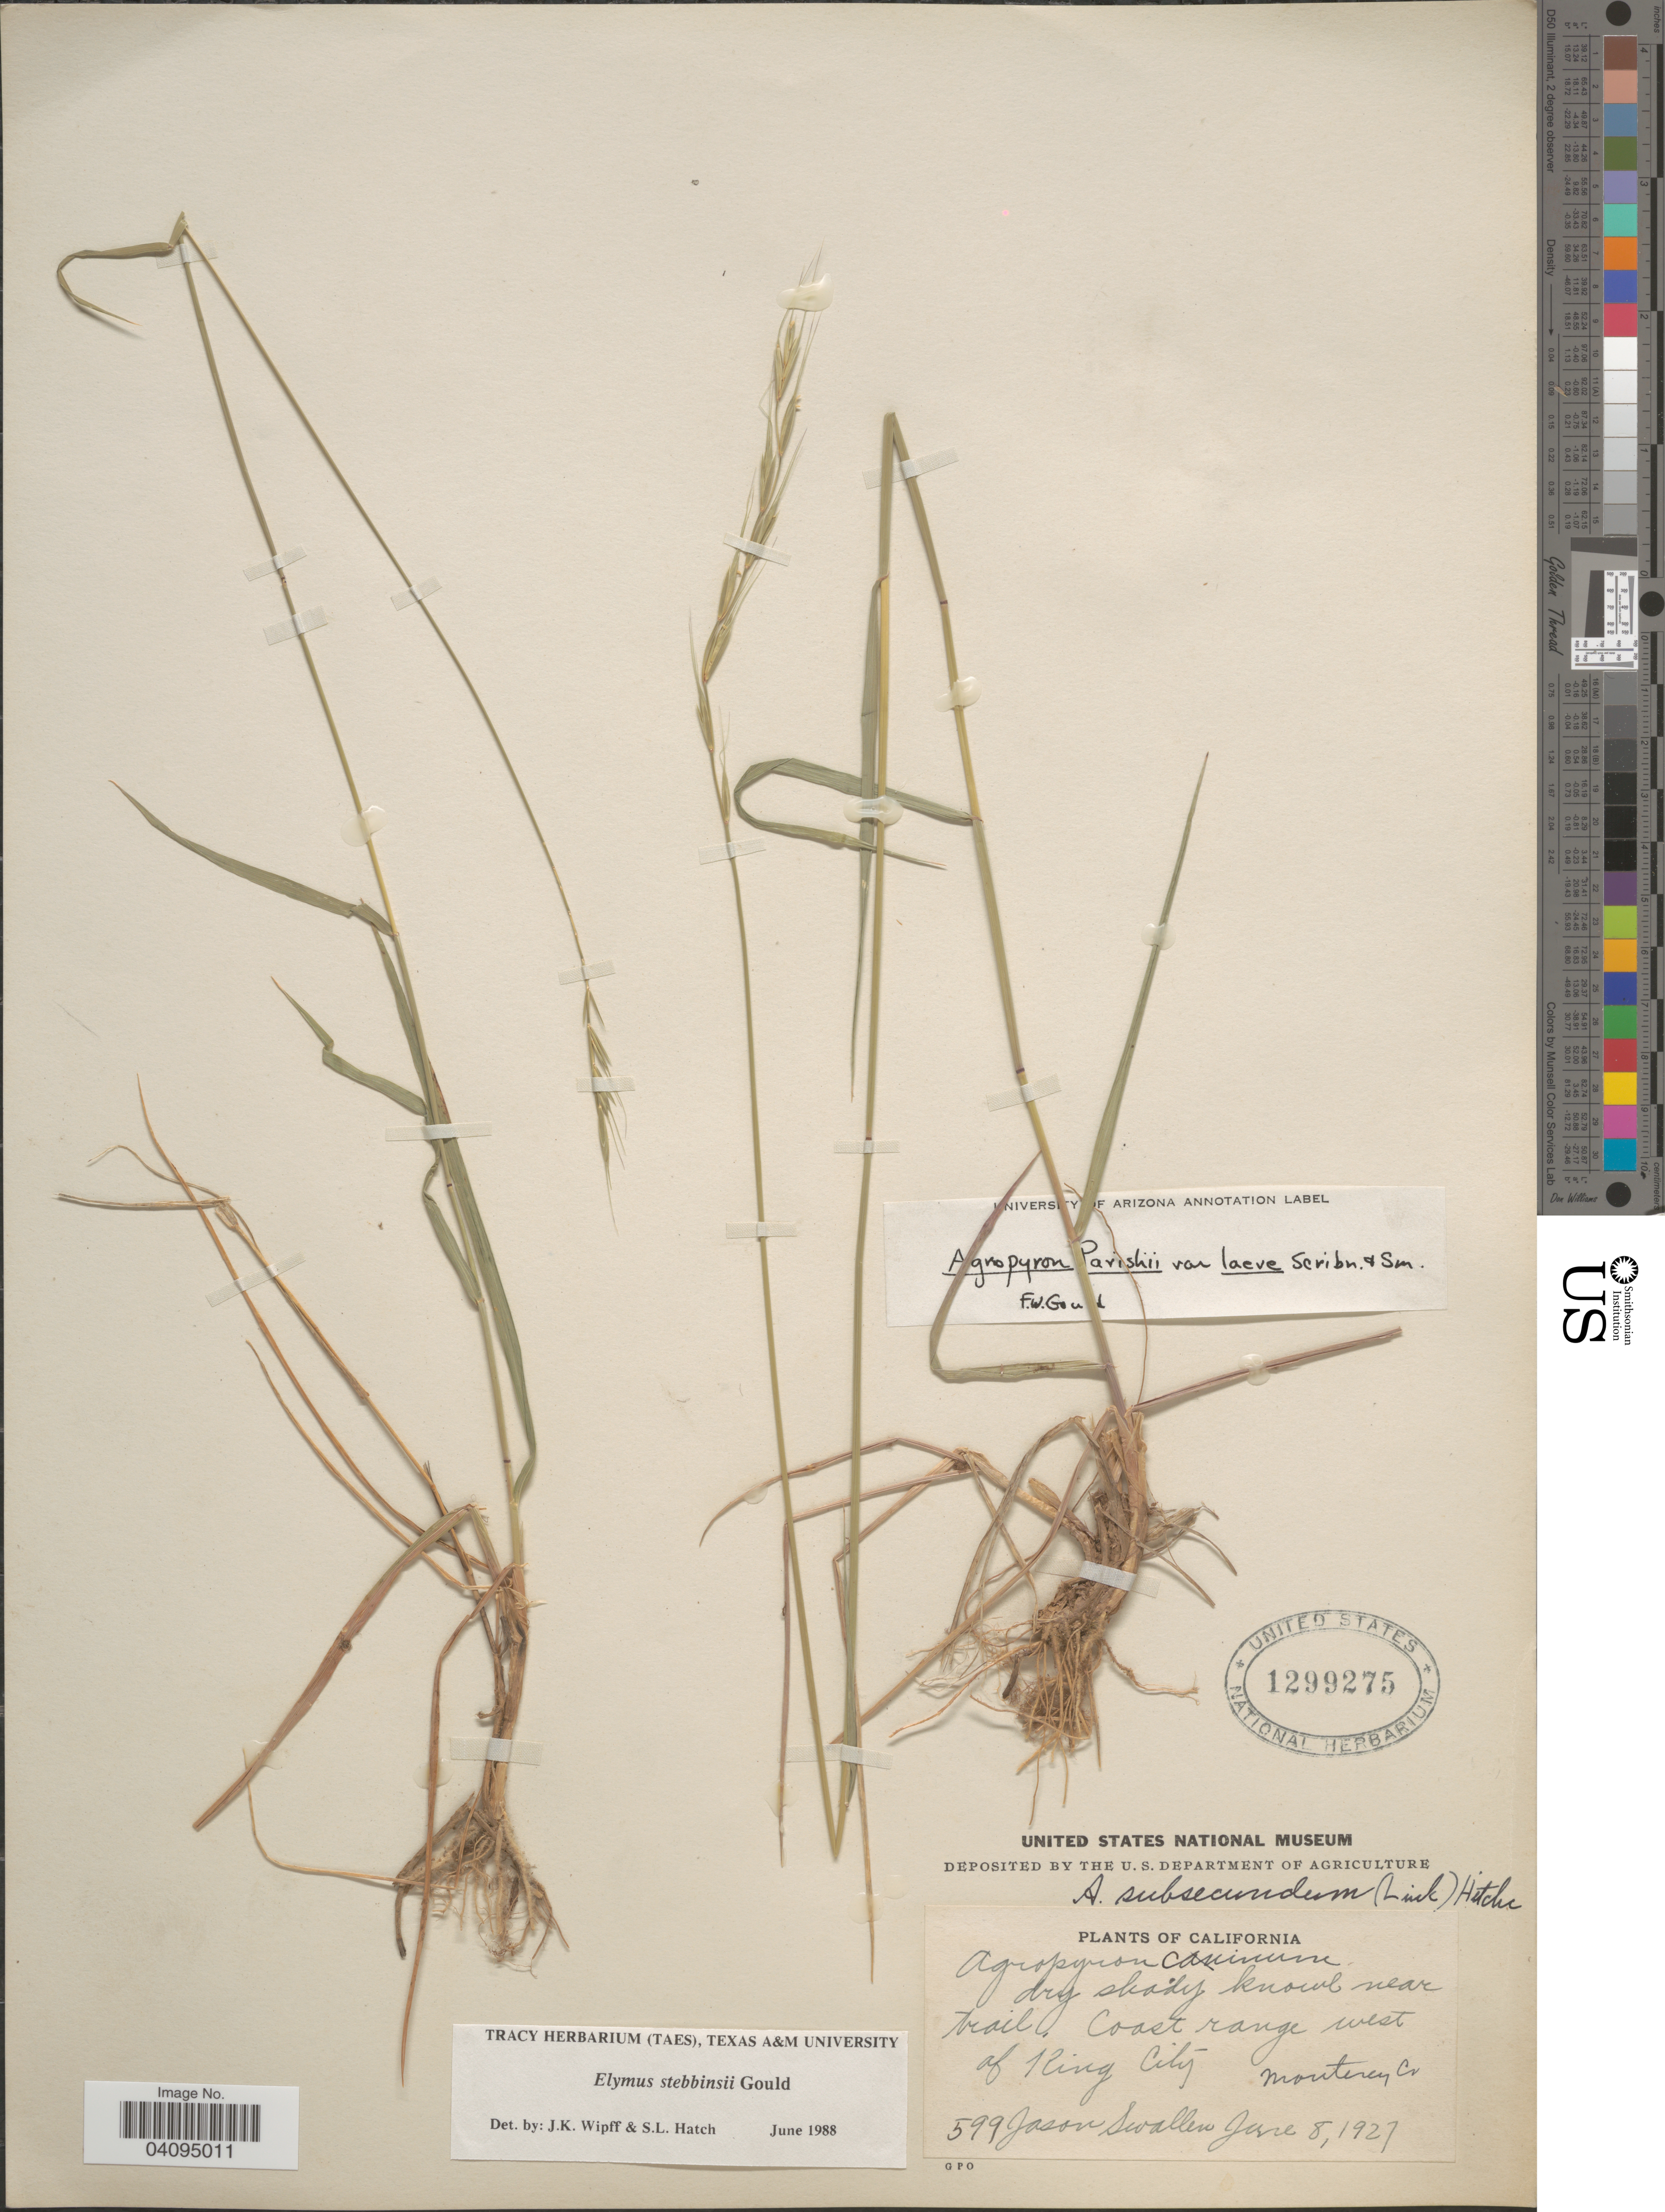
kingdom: Plantae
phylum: Tracheophyta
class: Liliopsida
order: Poales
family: Poaceae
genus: Elymus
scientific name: Elymus stebbinsii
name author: Gould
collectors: J. R. Swallen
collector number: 599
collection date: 1927-06-08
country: United States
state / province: California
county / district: Monterey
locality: Coast range west of Ring City. Monterey Co.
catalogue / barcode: US 1299275